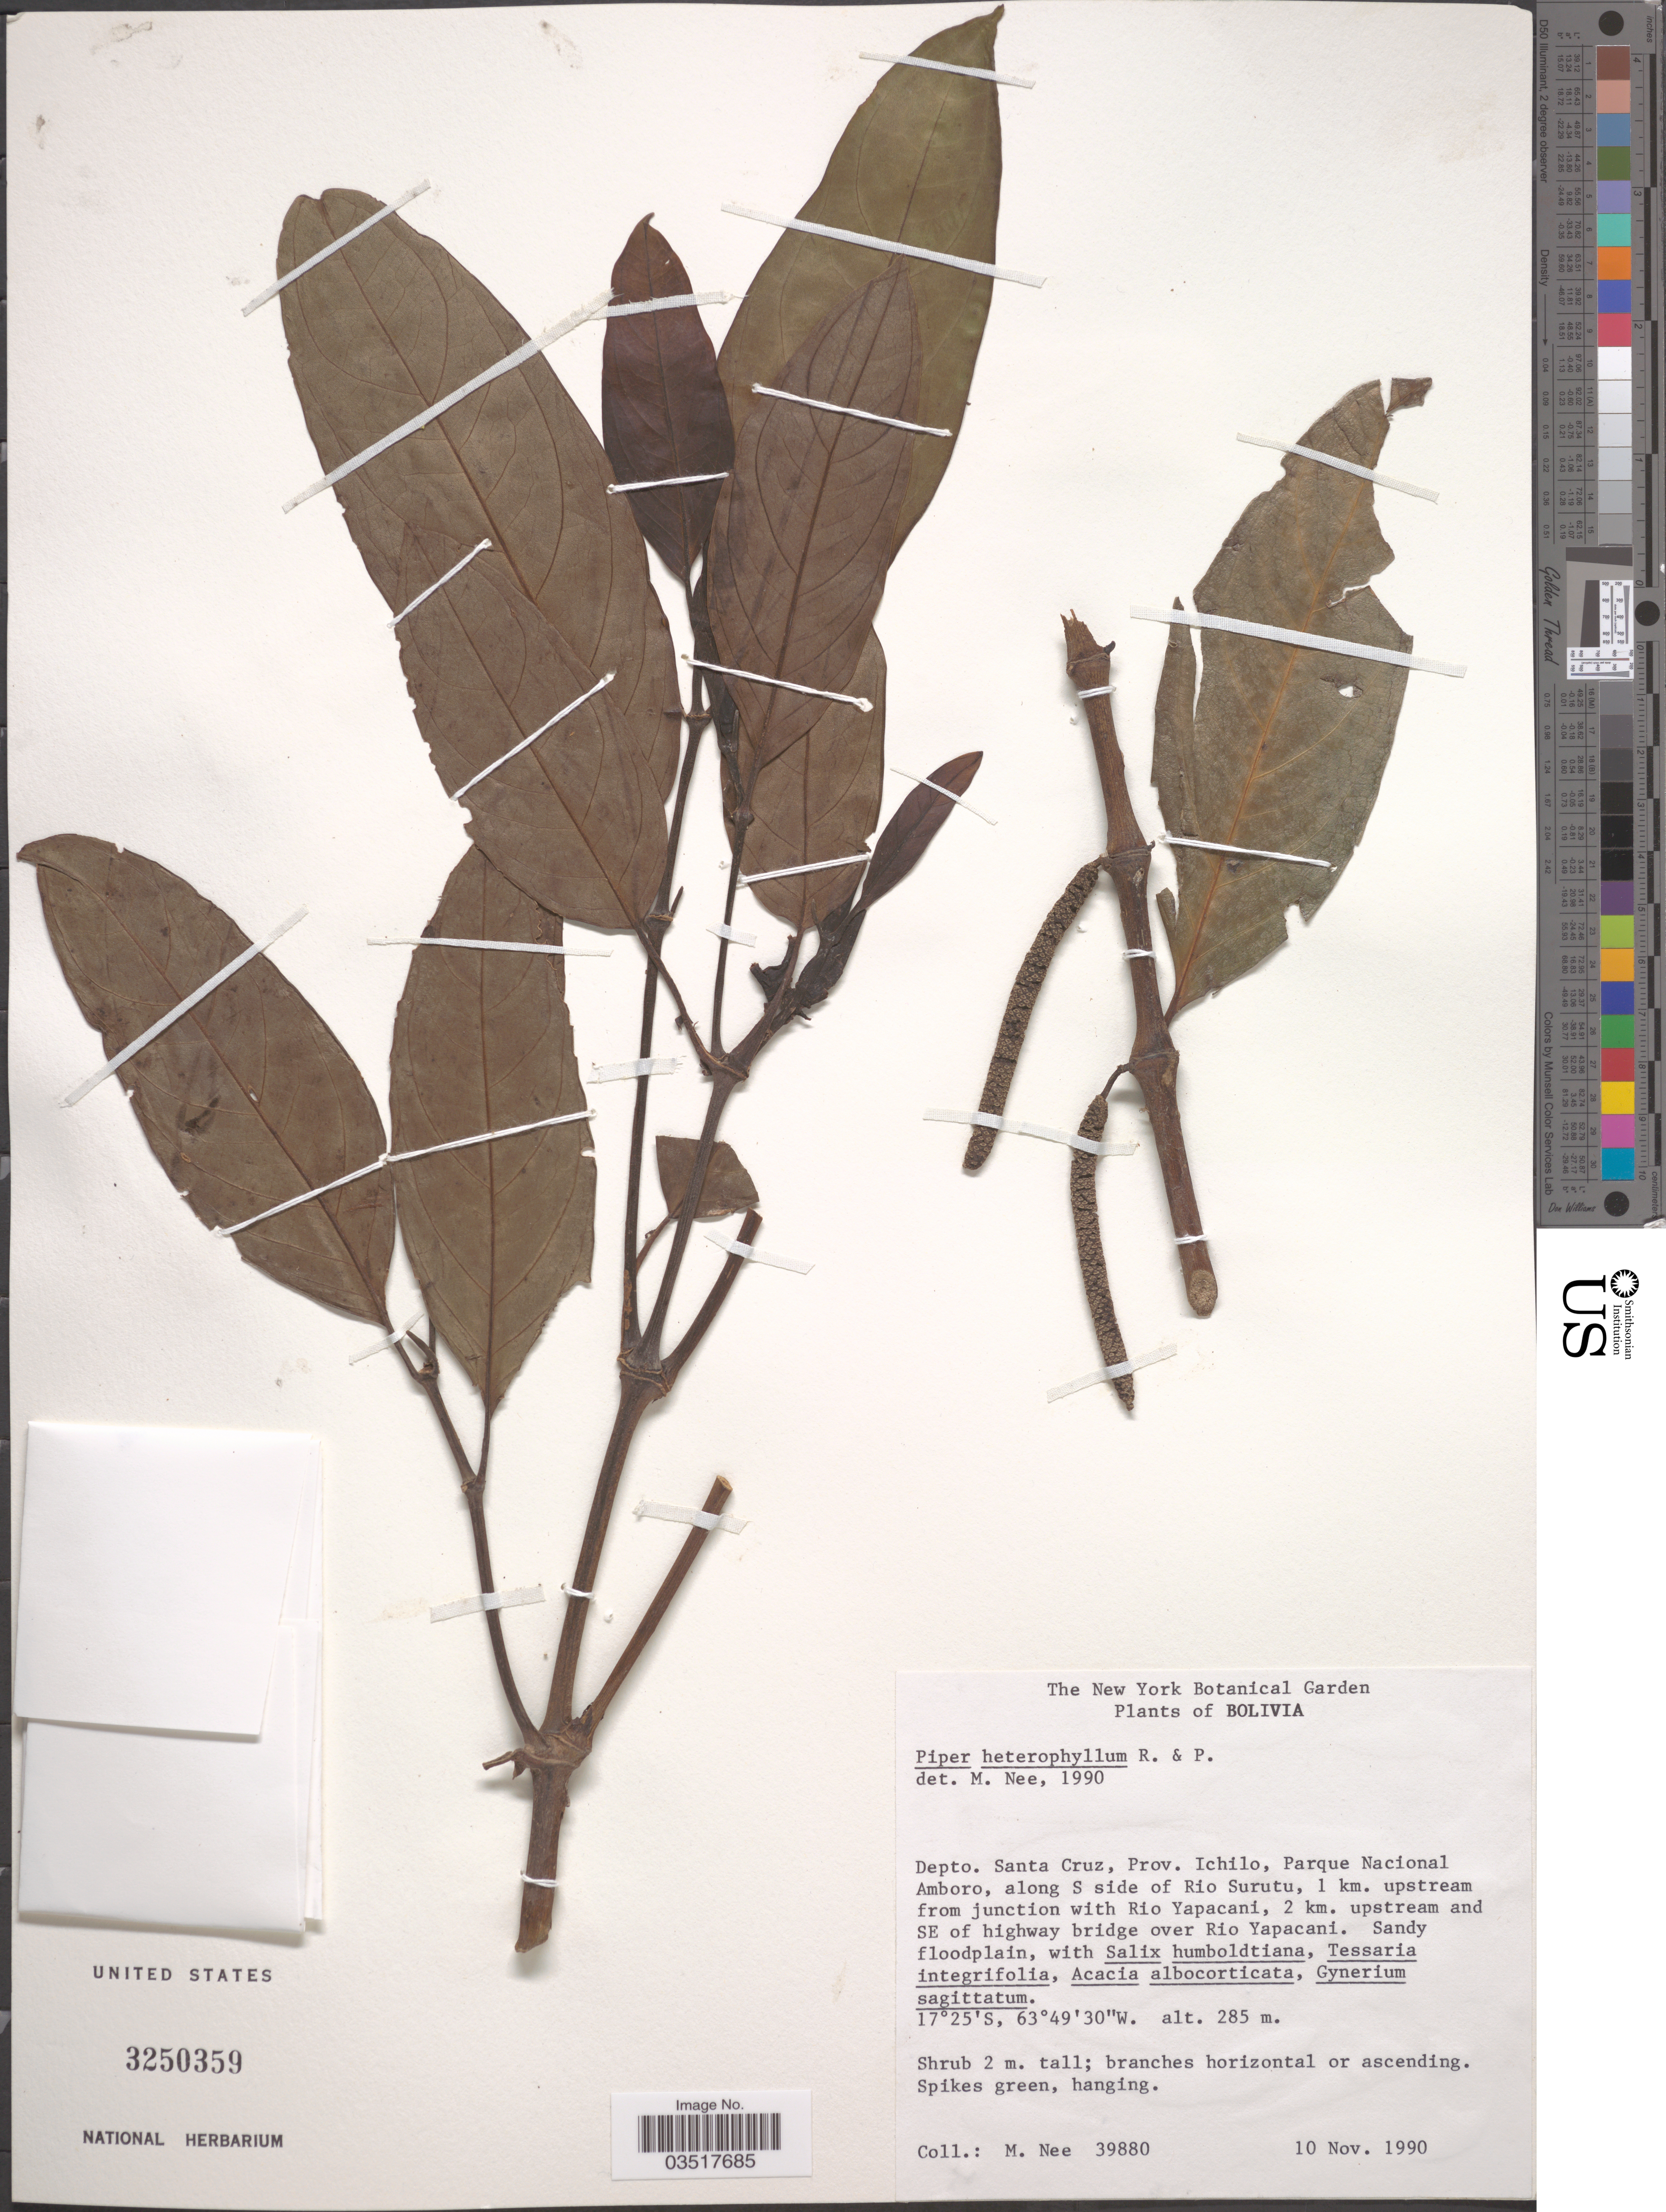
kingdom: Plantae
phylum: Tracheophyta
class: Magnoliopsida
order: Piperales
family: Piperaceae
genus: Piper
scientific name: Piper heterophyllum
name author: Ruiz & Pav.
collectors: M. Nee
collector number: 39880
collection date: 1990-11-10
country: Bolivia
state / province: Santa Cruz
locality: Depto. Santa Cruz, Prov. Ichilo, Parque Nacional Amboro, along S side of Rio Surutu, 1 km. upstream from junction with Rio Yapacani, 2 km. upstream and SE of highway bridge over Rio Yapacani.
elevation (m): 285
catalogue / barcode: US 3250359